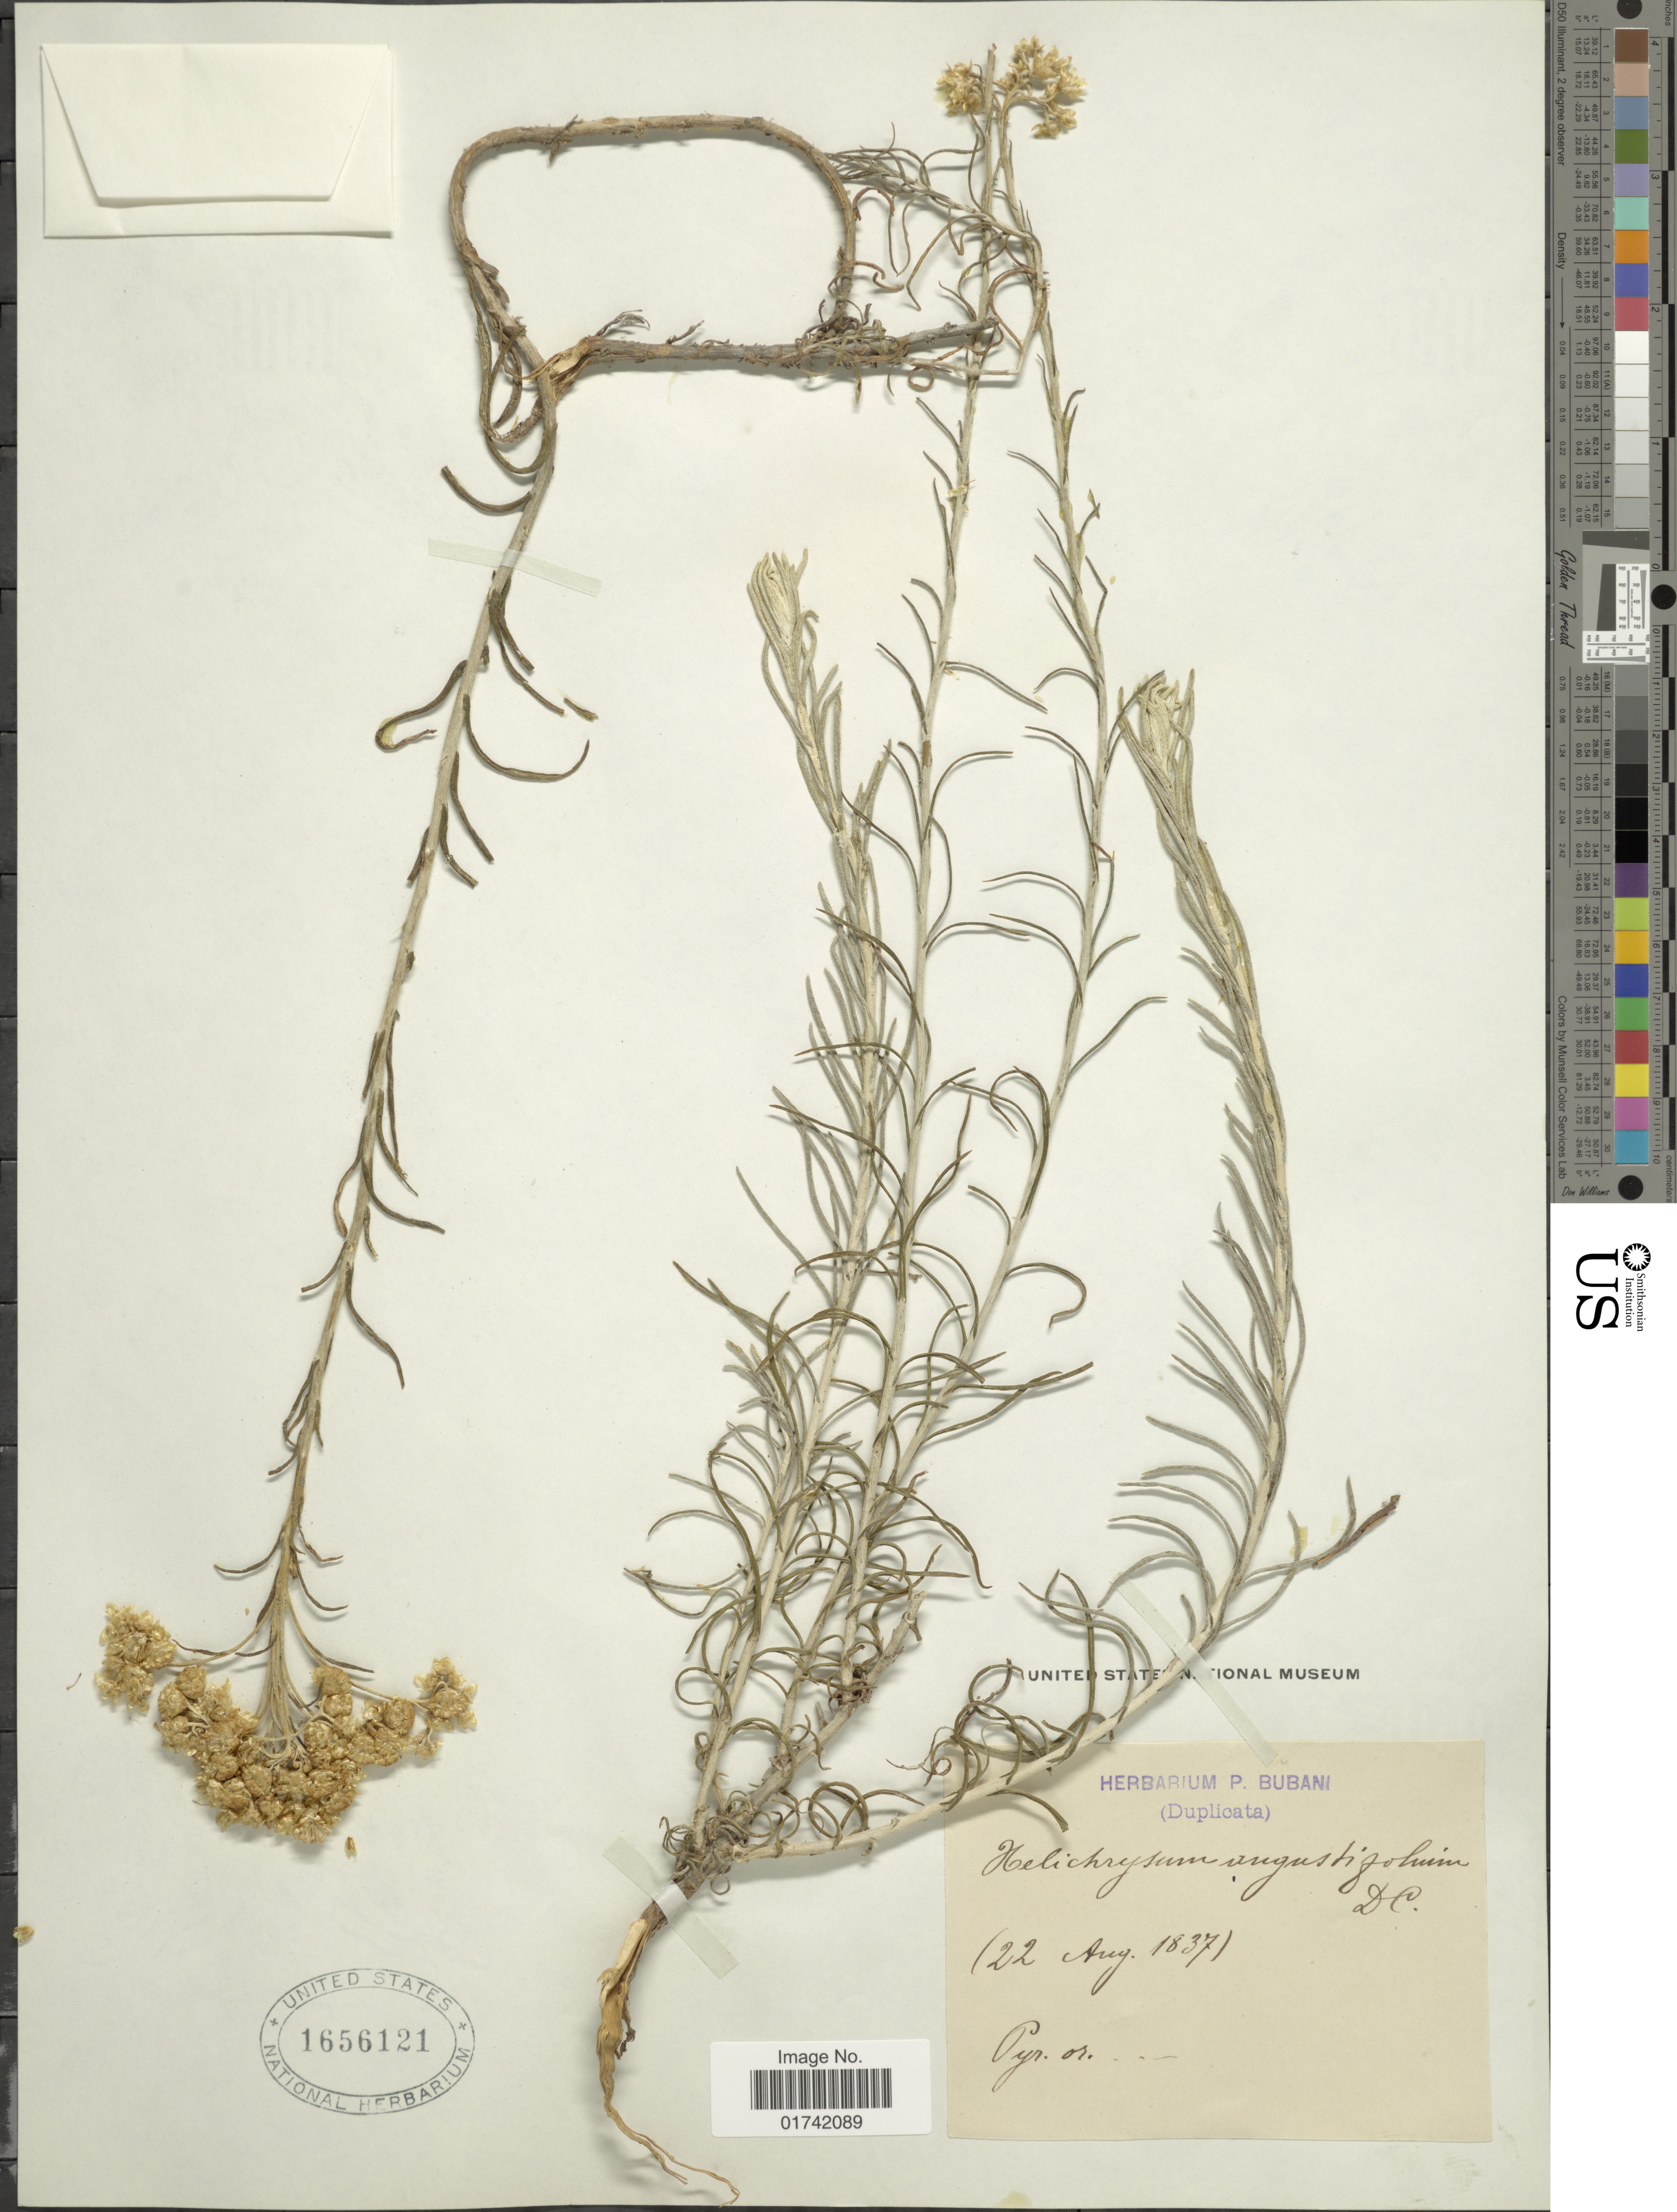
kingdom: Plantae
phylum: Tracheophyta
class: Magnoliopsida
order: Asterales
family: Asteraceae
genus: Helichrysum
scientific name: Helichrysum angustifolium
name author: (Lam.) DC.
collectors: ex herb. P. Bubani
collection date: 1837-08-22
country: France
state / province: Occitanie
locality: Pyr, or.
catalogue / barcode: US 1656121